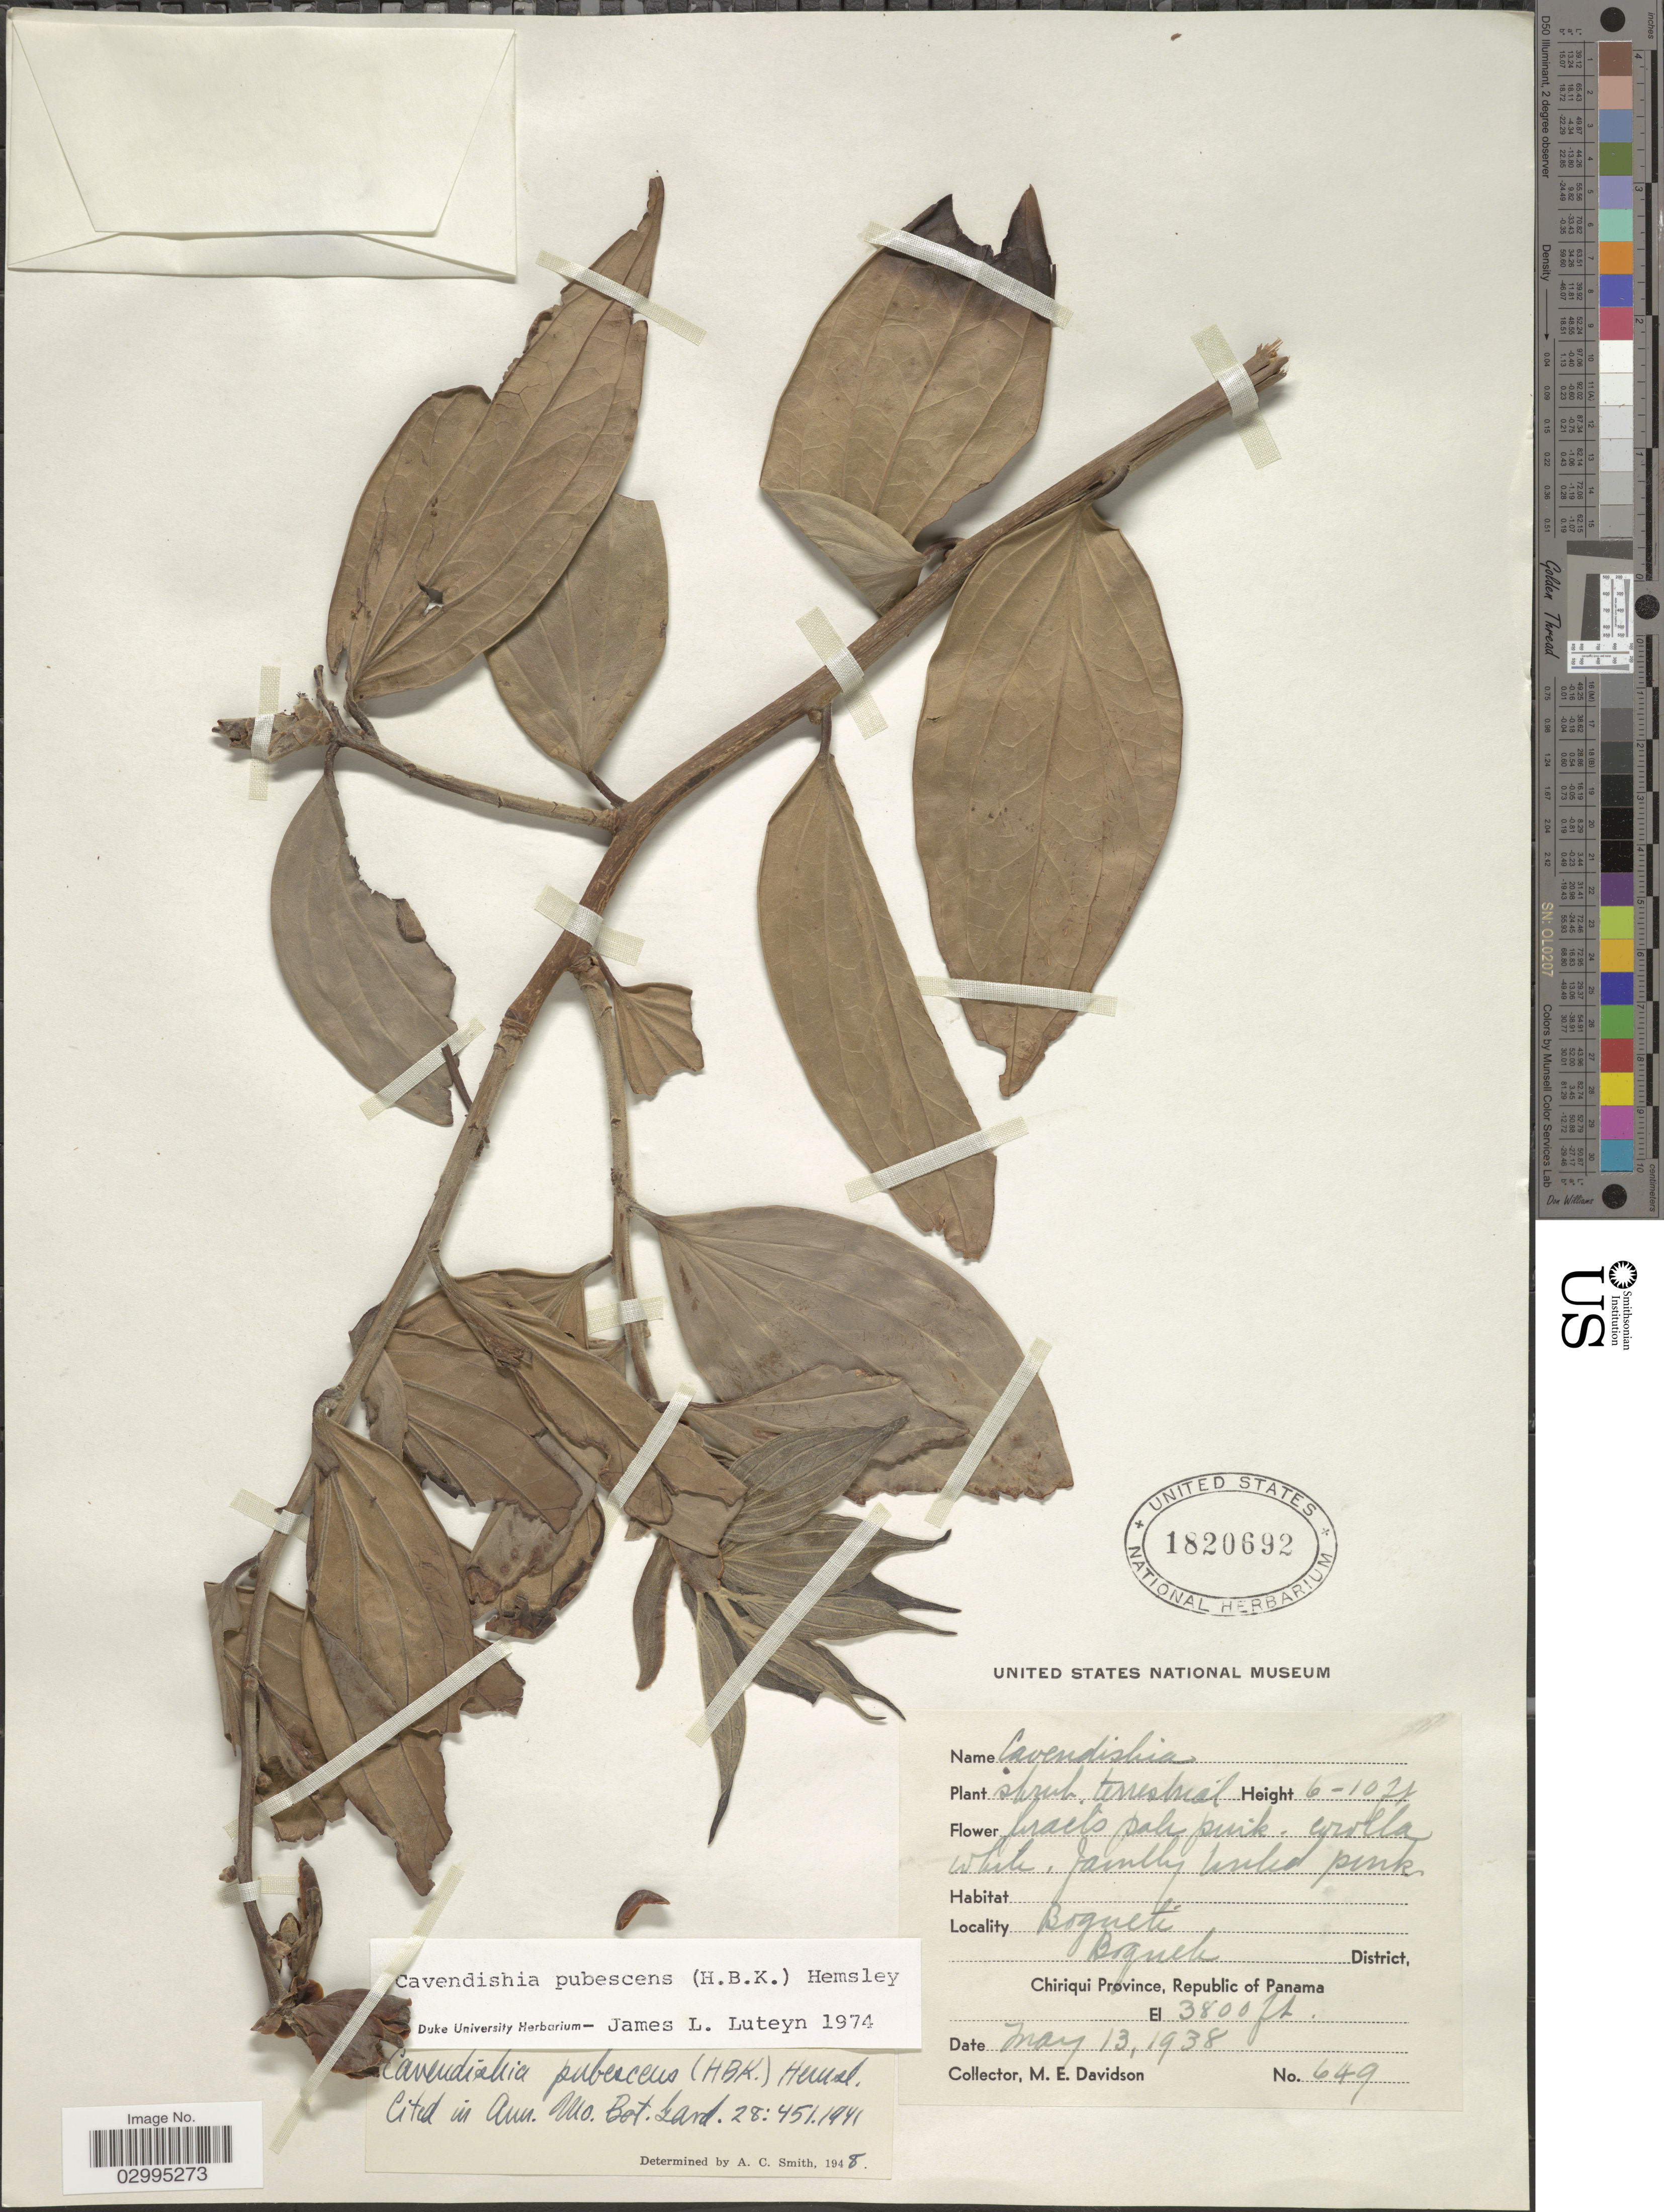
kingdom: Plantae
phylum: Tracheophyta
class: Magnoliopsida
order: Ericales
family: Ericaceae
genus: Cavendishia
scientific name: Cavendishia pubescens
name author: (Kunth) Hemsl.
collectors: M. E. Davidson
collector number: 649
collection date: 1938-05-13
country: Panama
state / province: Chiriqui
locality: Boquete. Boquete District.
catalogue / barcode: US 1820692